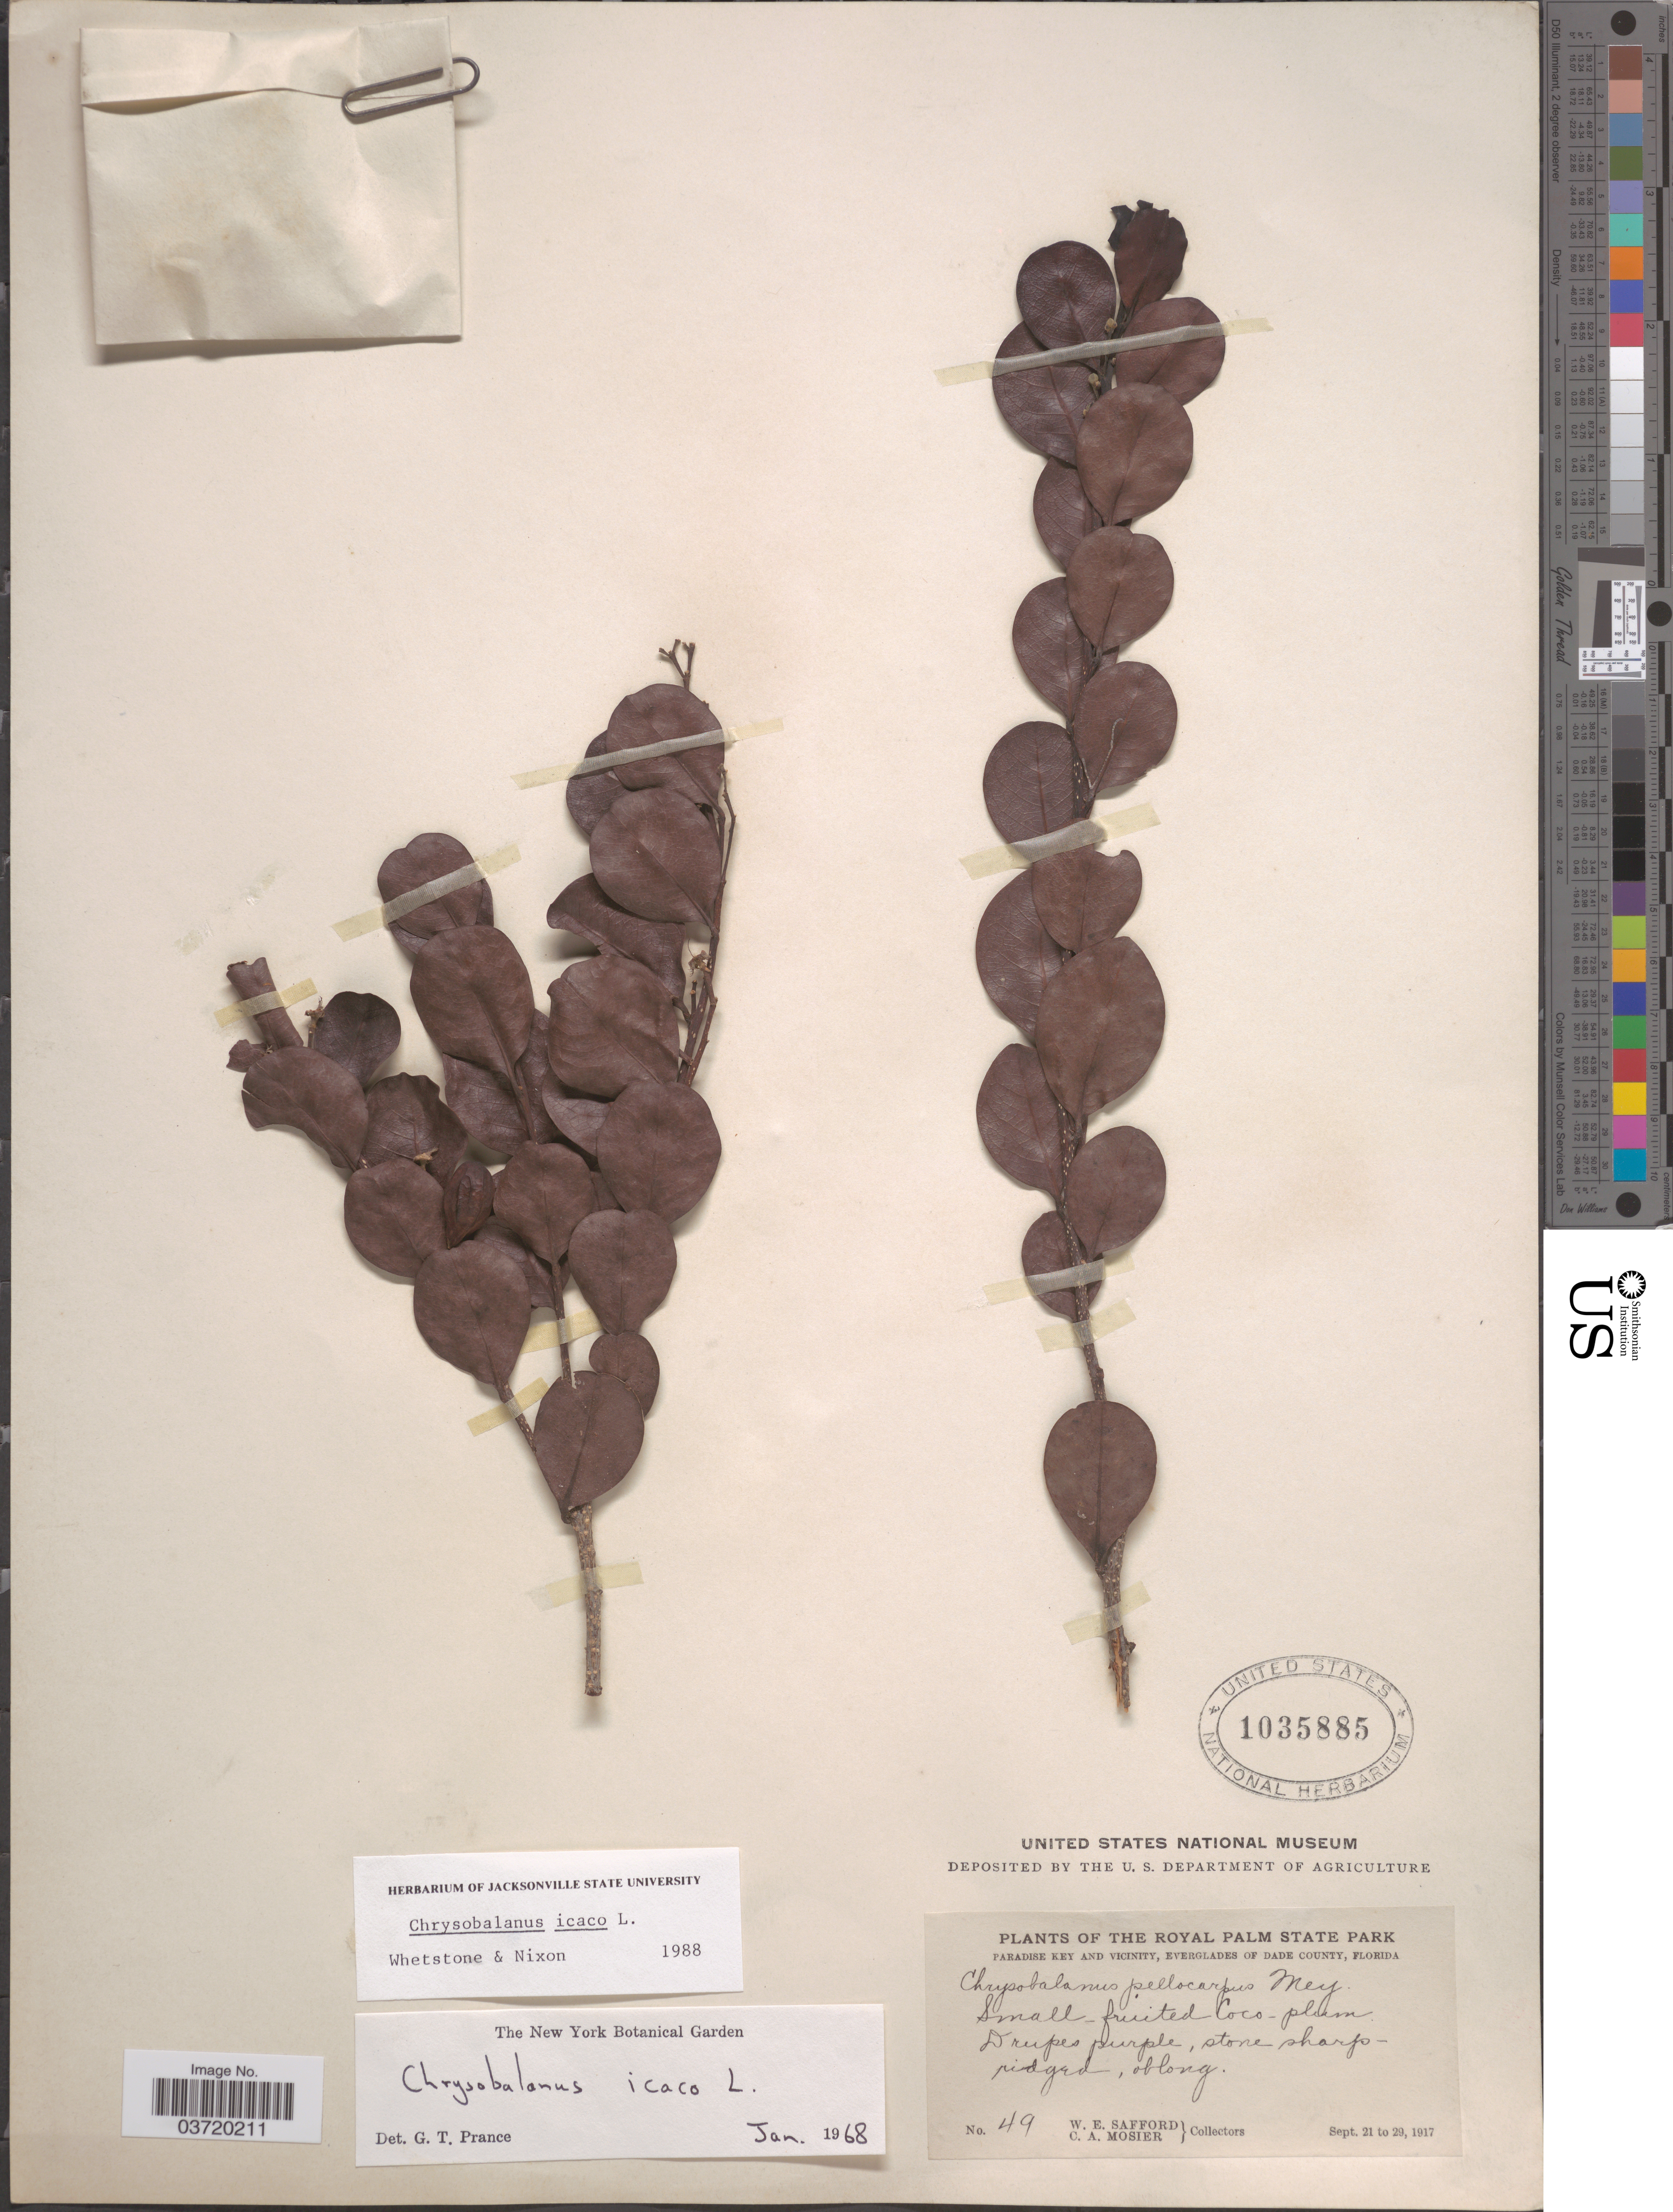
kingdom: Plantae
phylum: Tracheophyta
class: Magnoliopsida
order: Malpighiales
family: Chrysobalanaceae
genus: Chrysobalanus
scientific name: Chrysobalanus icaco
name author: L.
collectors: W. E. Safford & C. A. Mosier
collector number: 49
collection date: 1917-09-21/1917-09-29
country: United States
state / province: Florida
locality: Royal Palm State Park. Paradise Key and vicinity, Everglades of Dade County.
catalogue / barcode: US 1035885